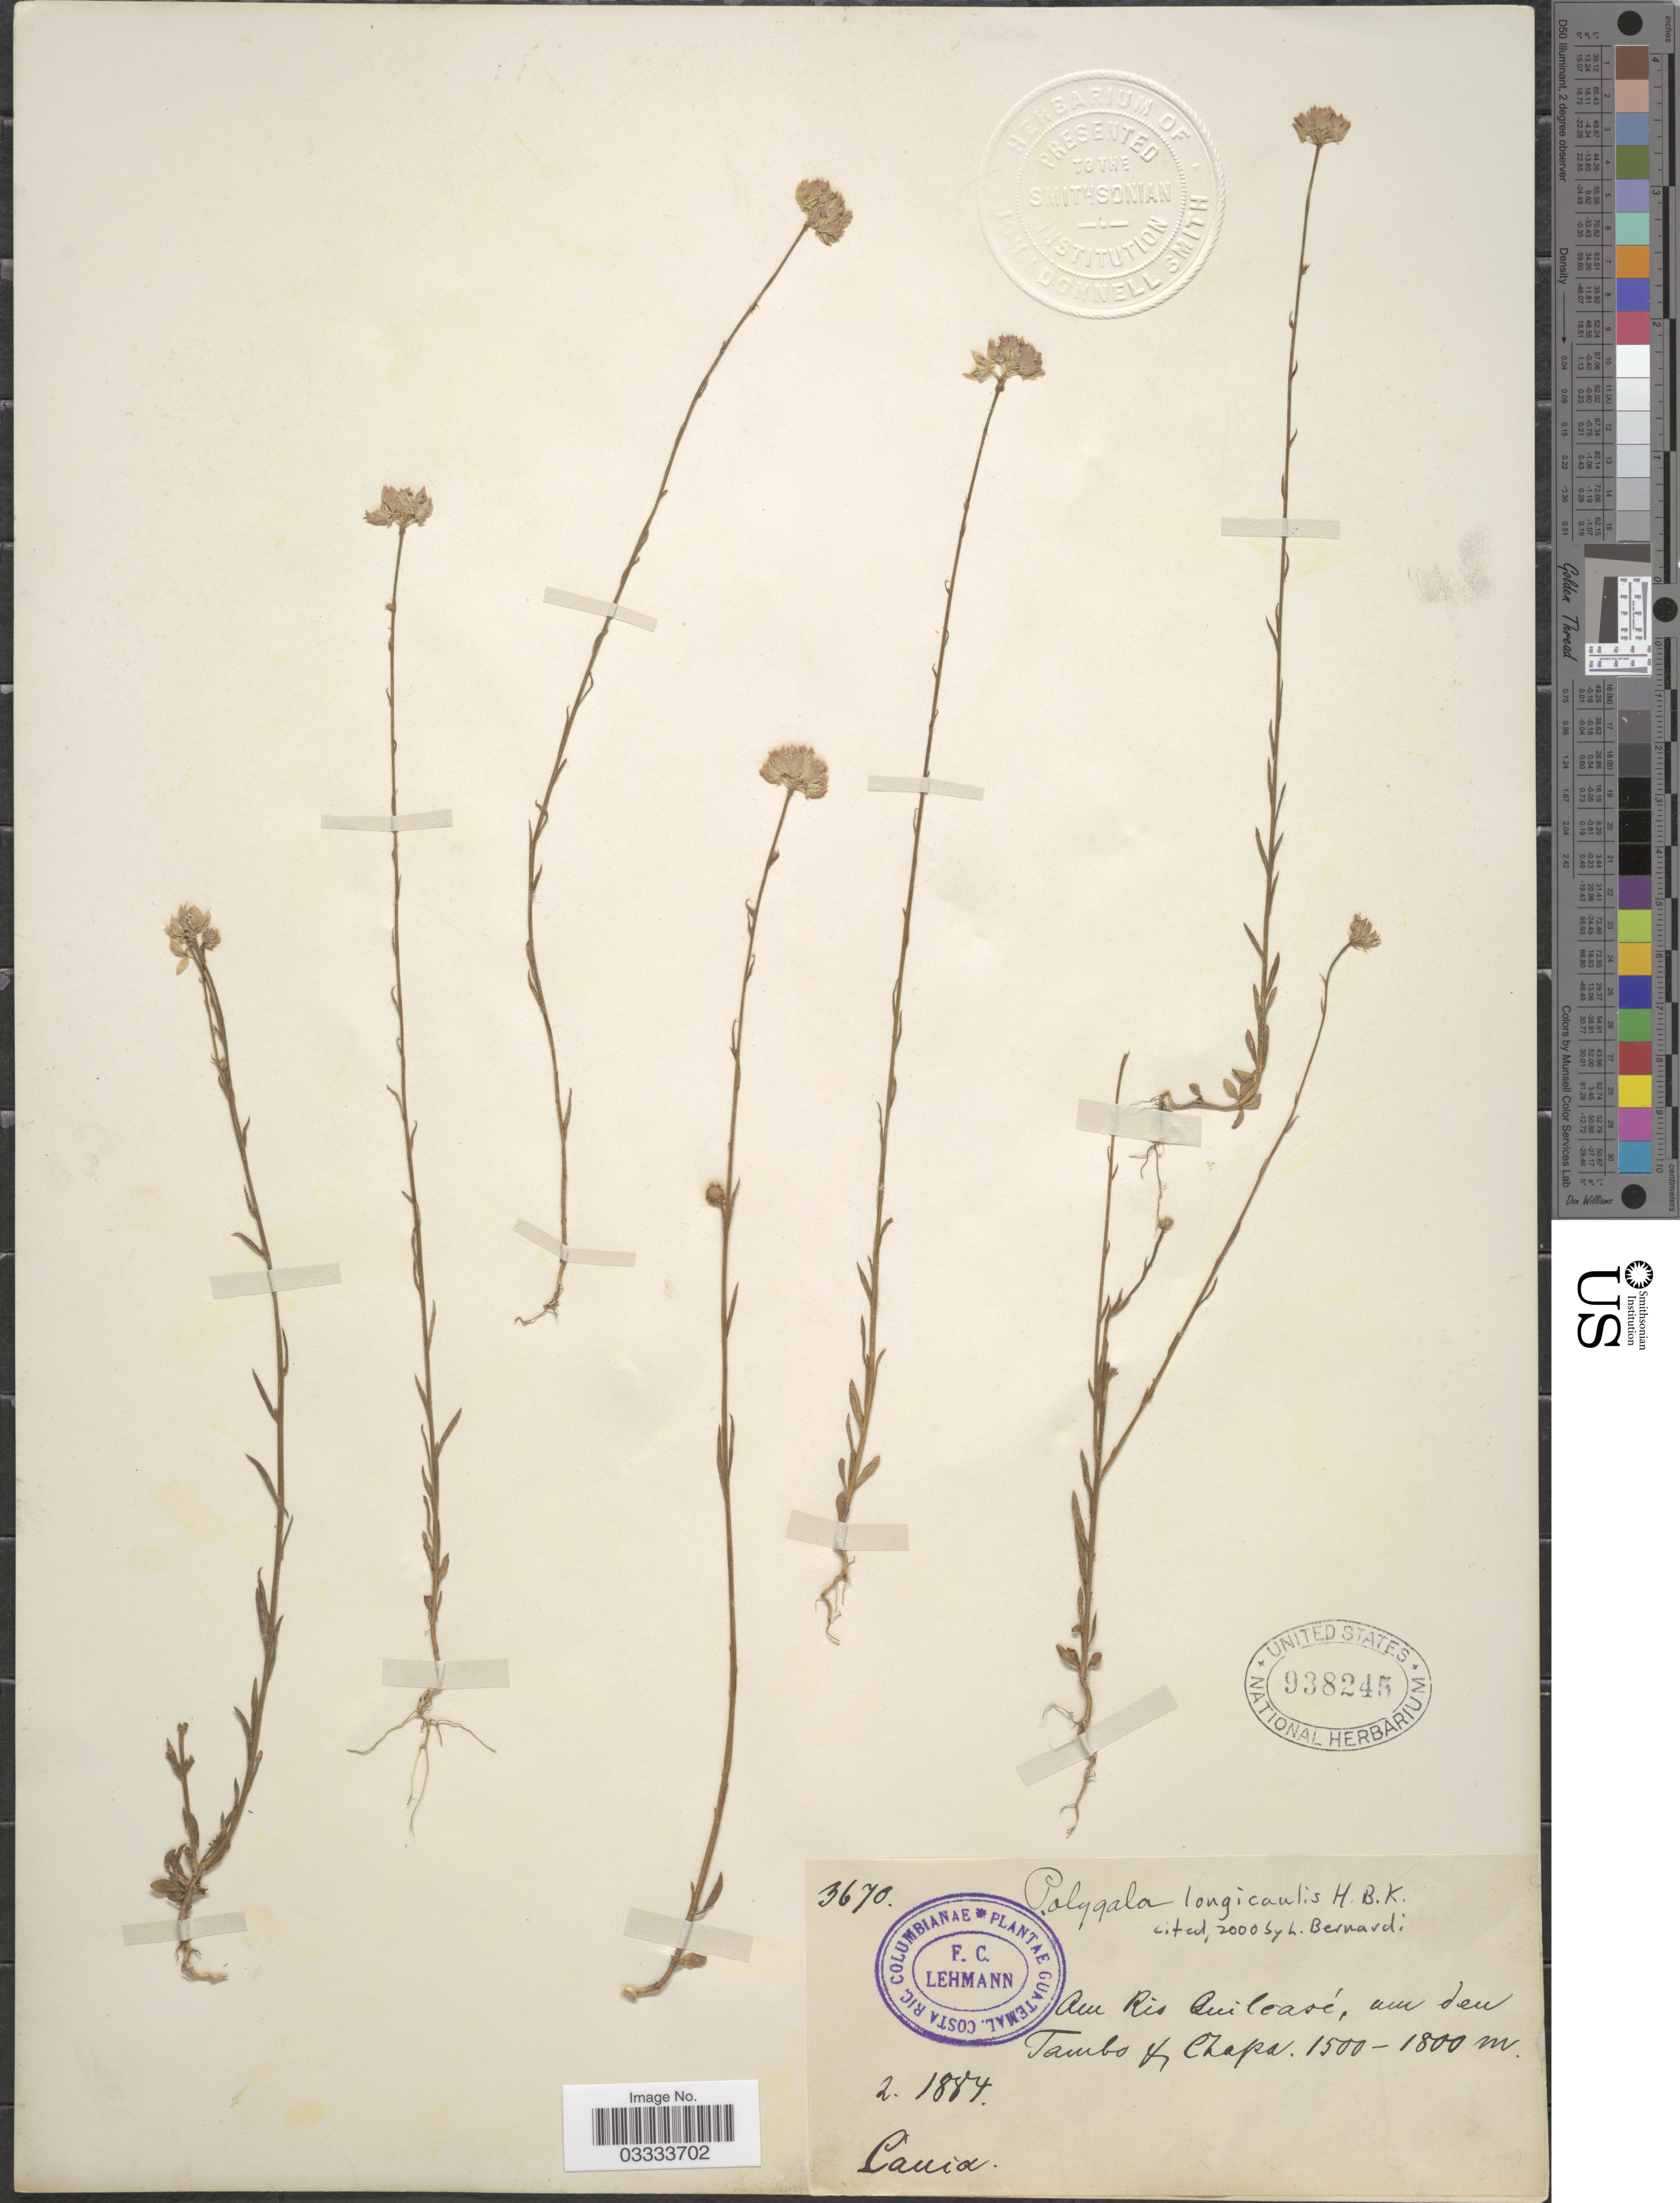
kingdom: Plantae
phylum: Tracheophyta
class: Magnoliopsida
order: Fabales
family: Polygalaceae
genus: Polygala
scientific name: Polygala longicaulis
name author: Kunth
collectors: F. C. Lehmann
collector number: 3670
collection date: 1884-02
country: Colombia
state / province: Cauca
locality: Am Rio Quileavé, am den Tambo & Chapa.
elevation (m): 1500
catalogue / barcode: US 938245